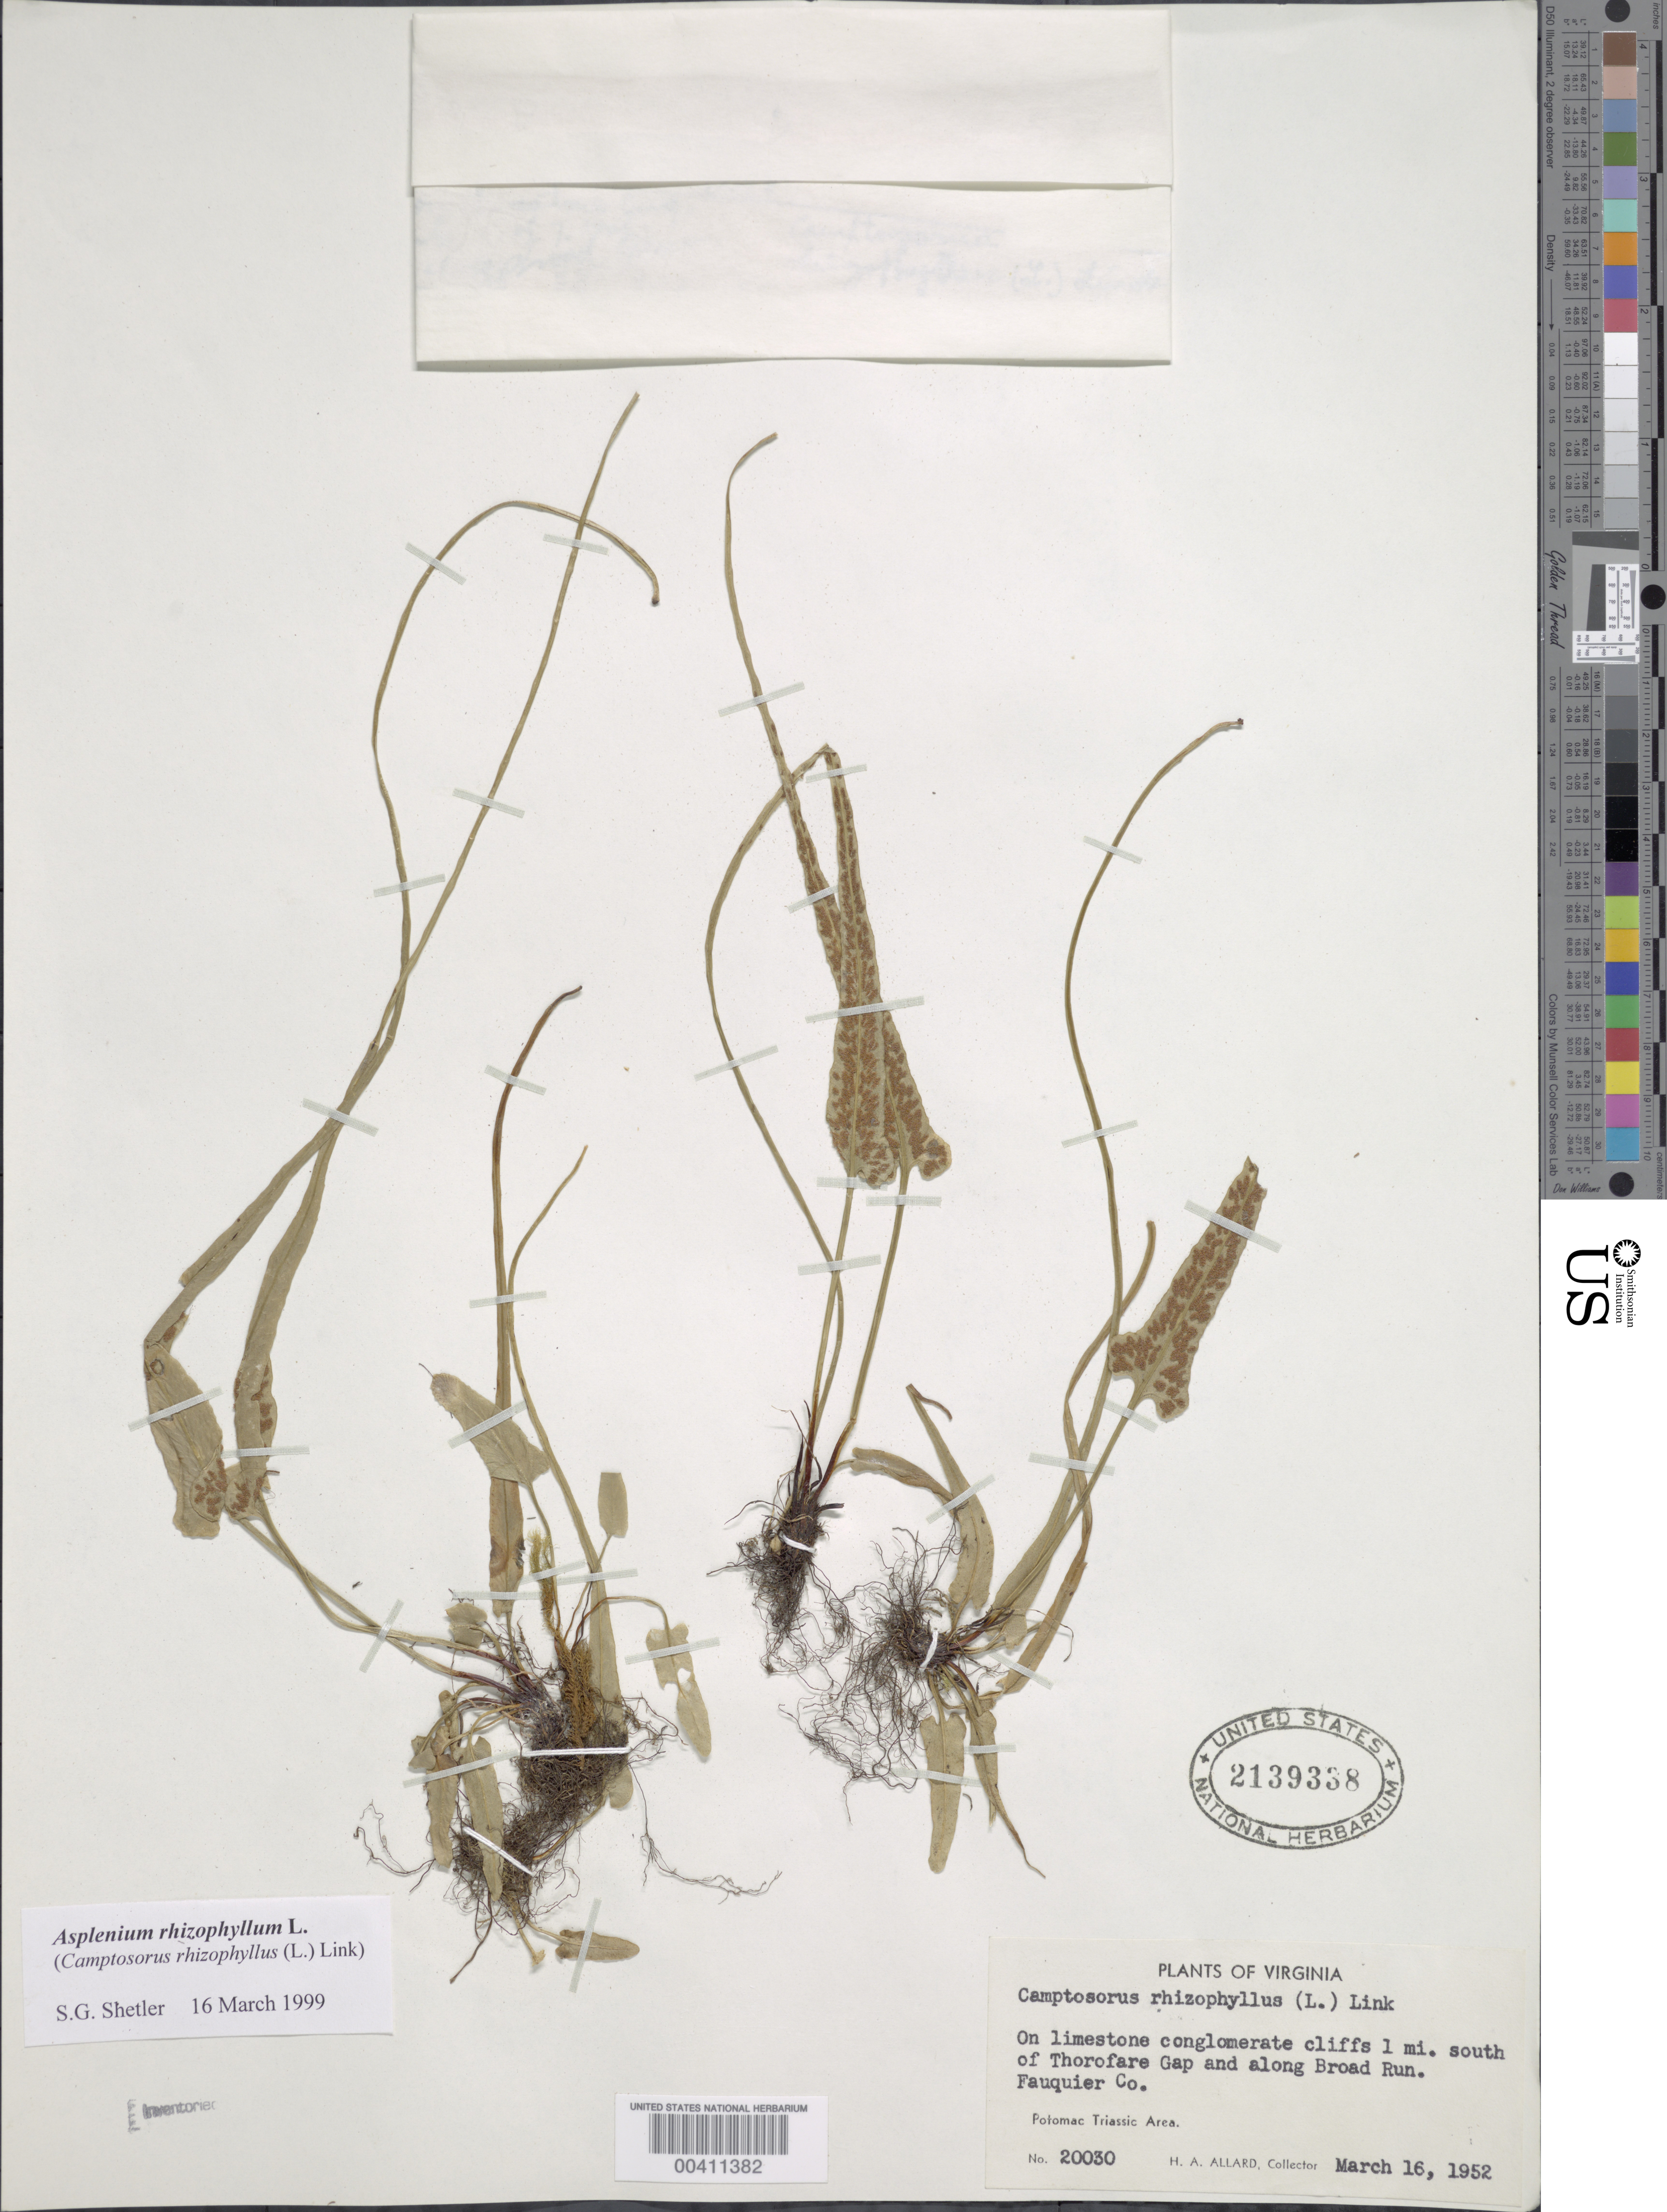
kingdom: Plantae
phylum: Tracheophyta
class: Polypodiopsida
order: Polypodiales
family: Aspleniaceae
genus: Asplenium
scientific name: Asplenium rhizophyllum var. auriculatum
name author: Hieron.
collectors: H. A. Allard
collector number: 20030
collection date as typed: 16 Mar 1952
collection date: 1952-03-16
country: United States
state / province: Virginia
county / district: Fauquier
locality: South of Thorofare Gap, along Broad Run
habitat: On limestone conglomerate cliffs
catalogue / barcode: US 2139338